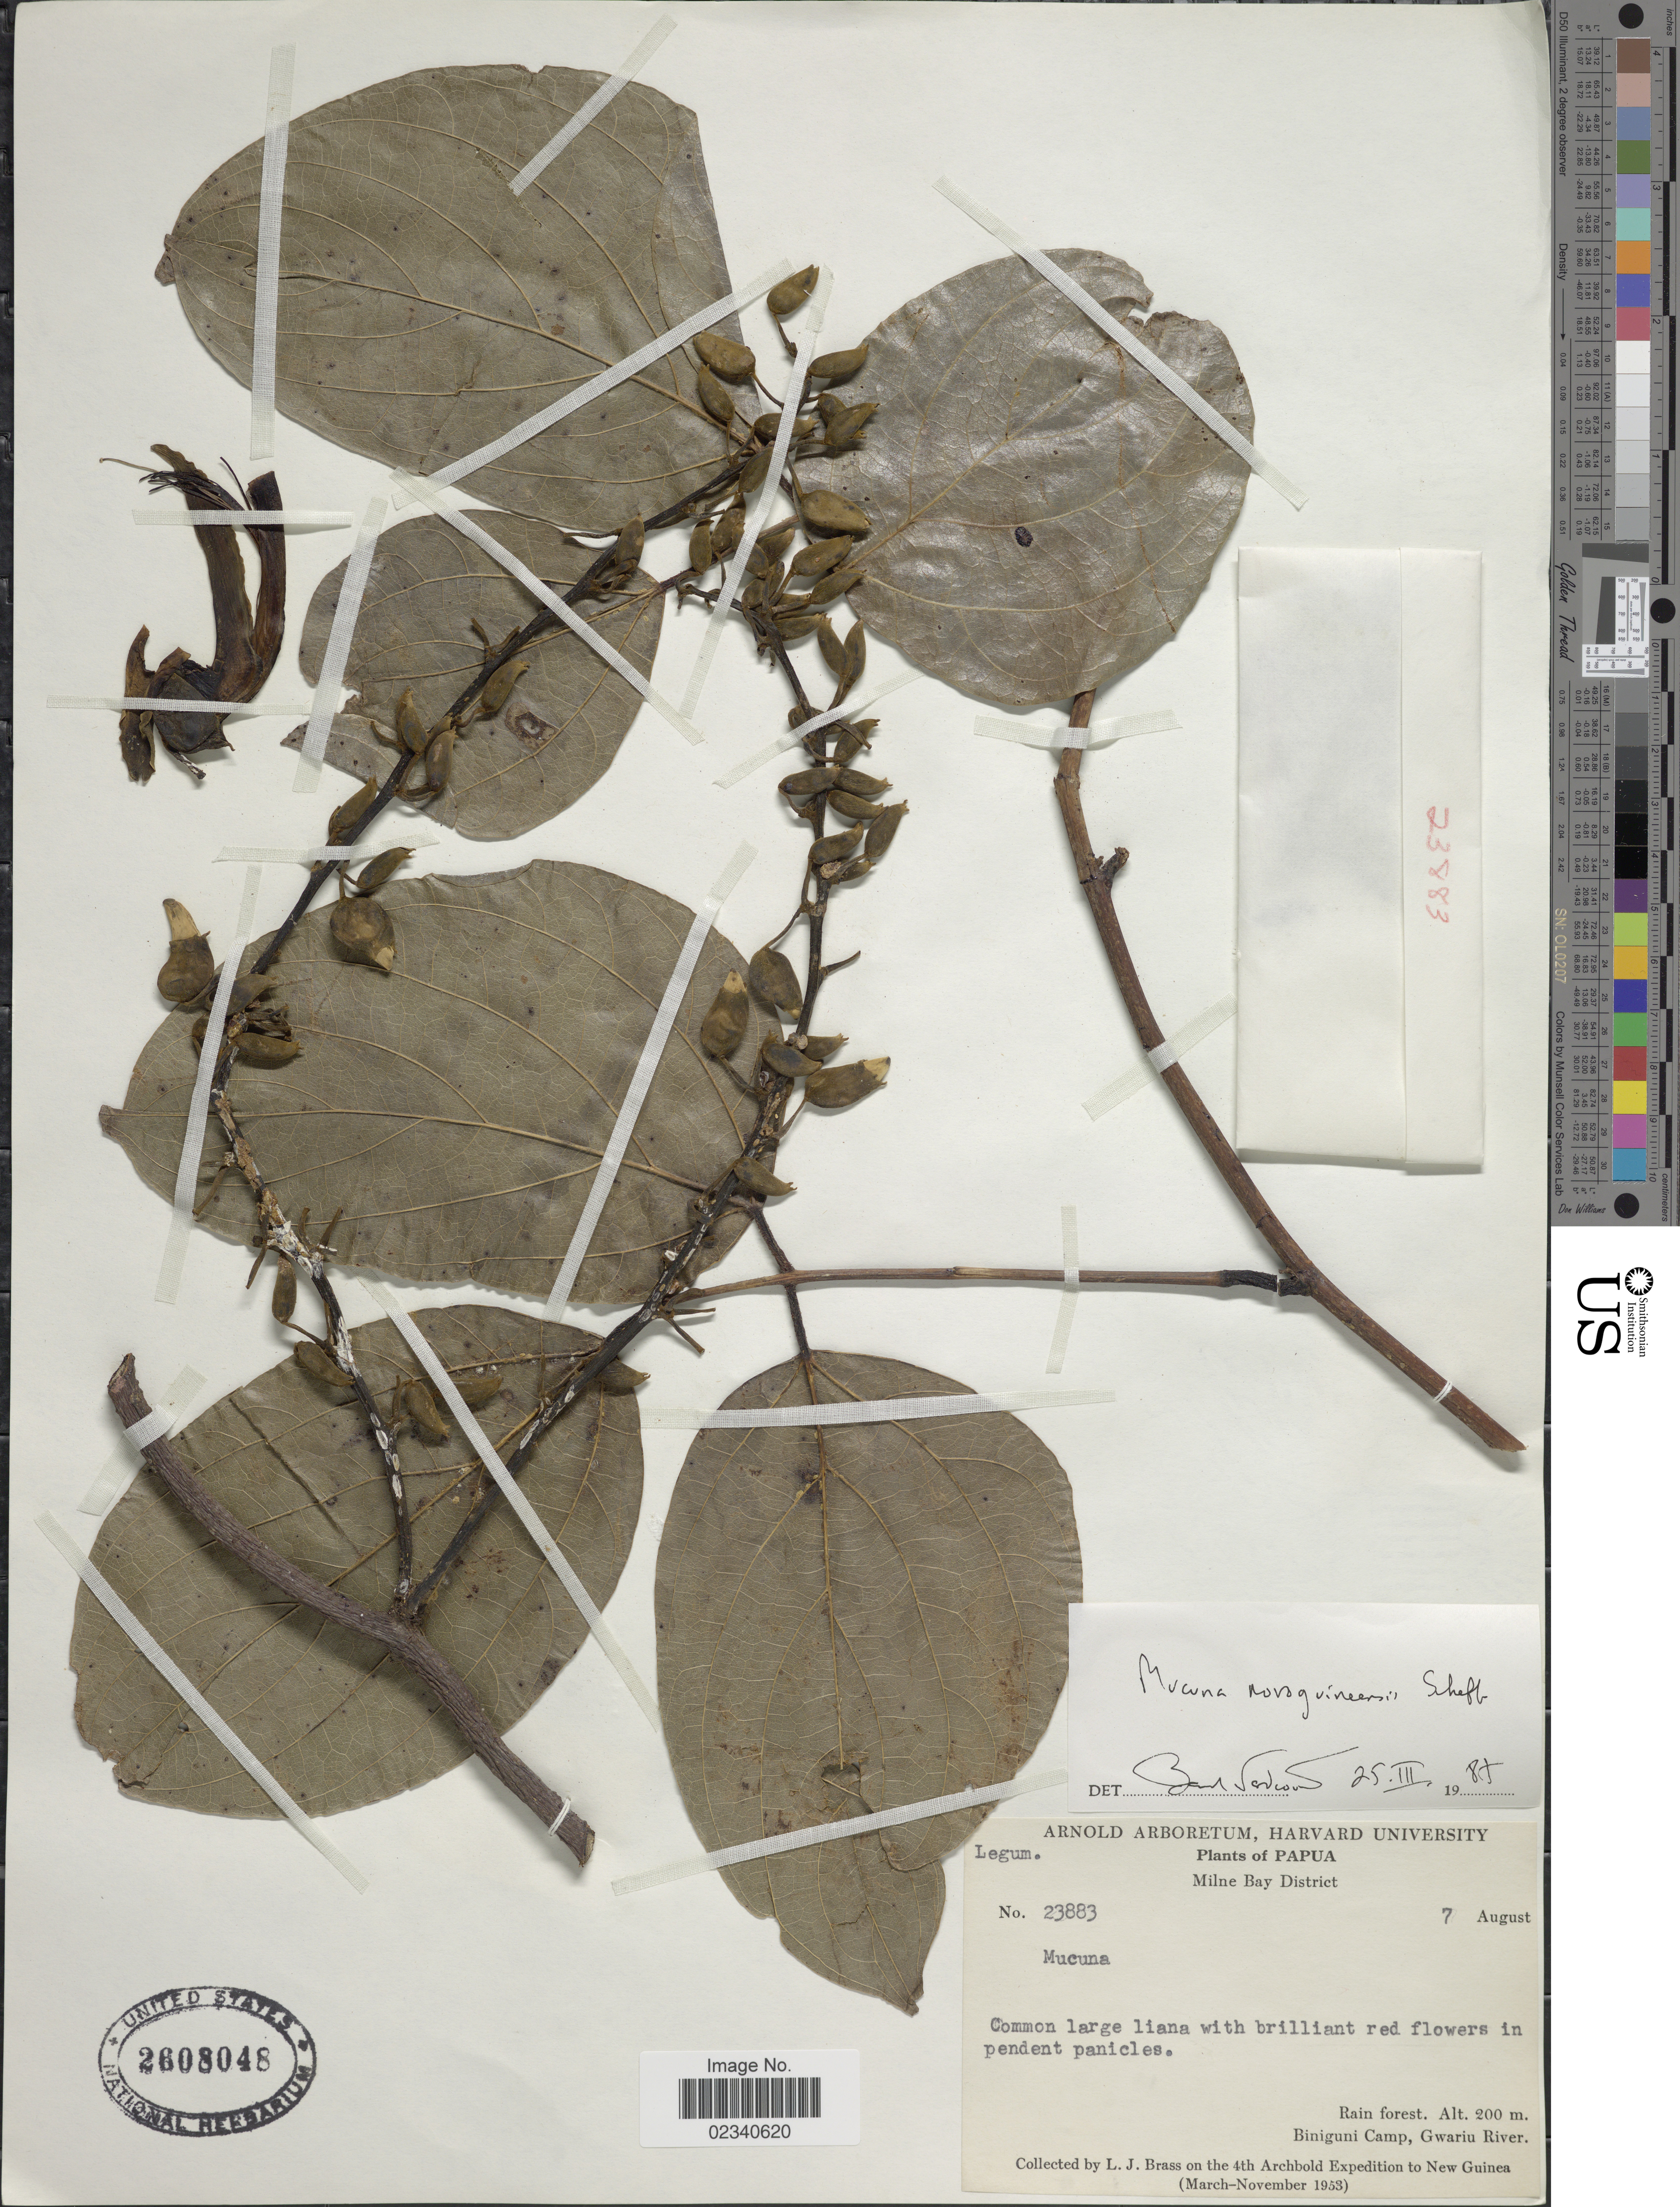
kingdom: Plantae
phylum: Tracheophyta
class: Magnoliopsida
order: Fabales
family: Fabaceae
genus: Mucuna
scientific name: Mucuna nova-guineensis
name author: Scheff.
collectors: L. J. Brass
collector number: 23883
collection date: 1953-08-07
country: Papua New Guinea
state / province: Milne Bay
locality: Papua. Biniguni Camp, Gwariu River. New Guinea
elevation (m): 200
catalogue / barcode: US 2608048